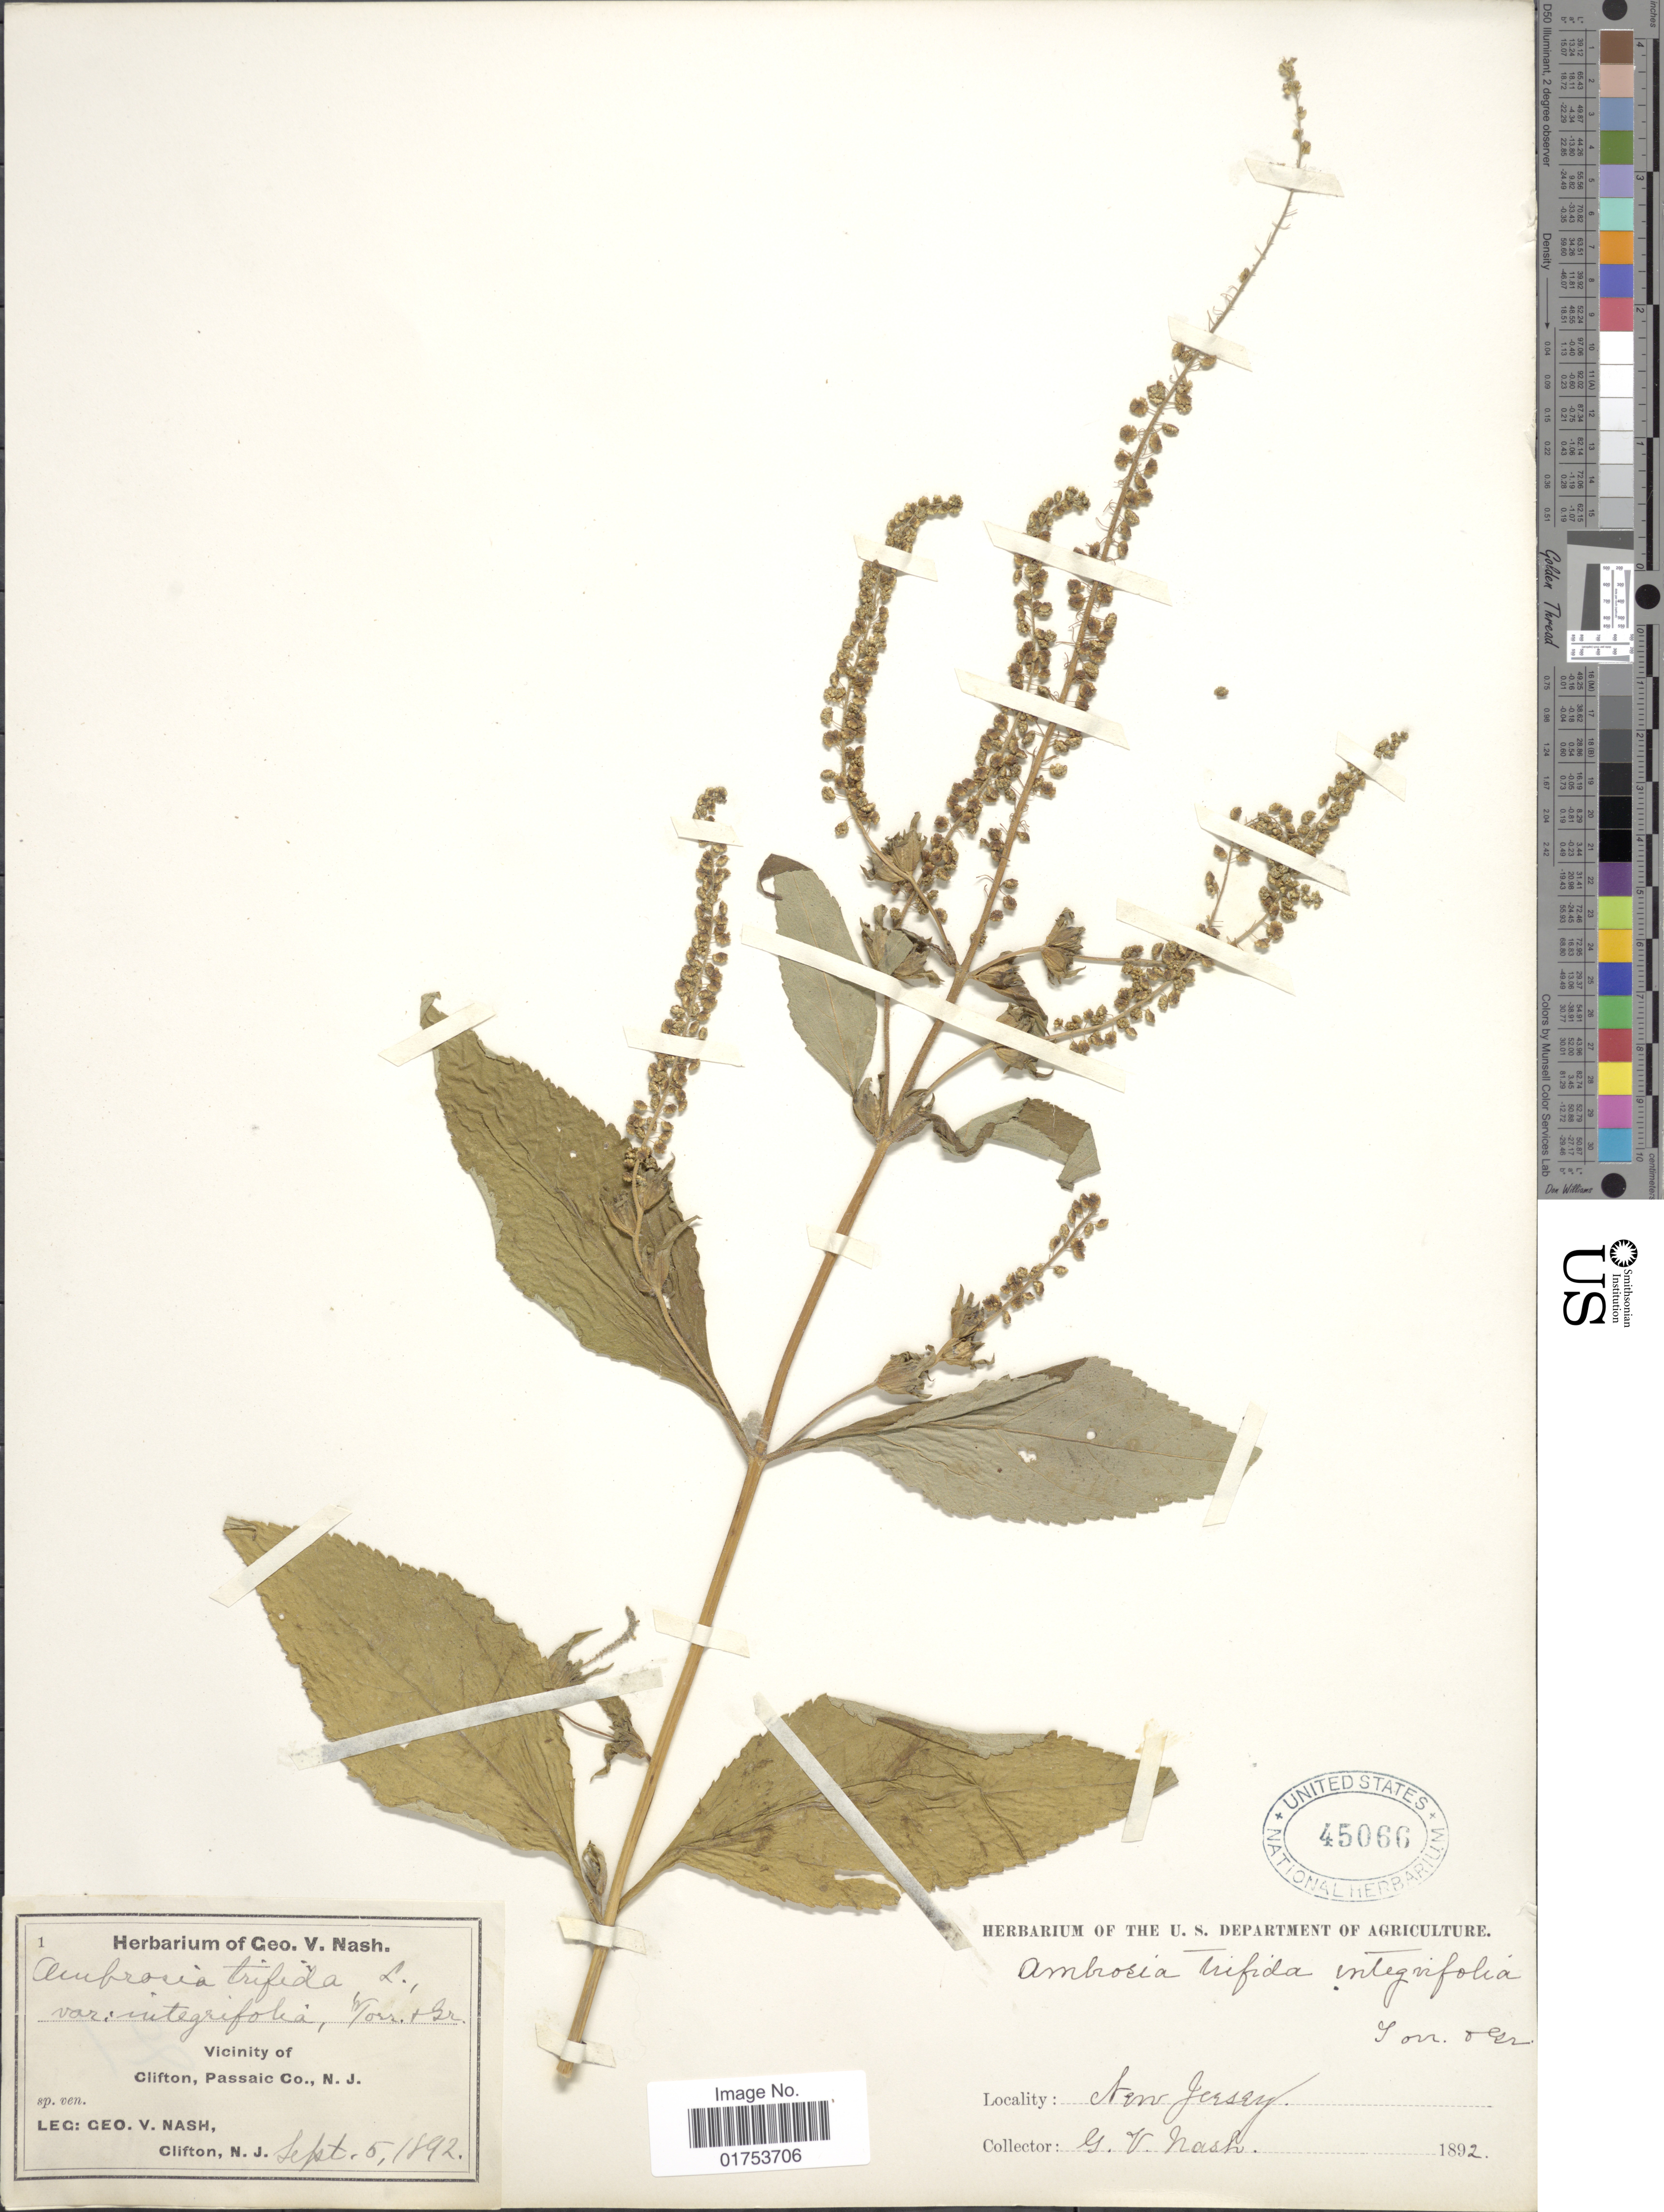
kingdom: Plantae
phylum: Tracheophyta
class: Magnoliopsida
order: Asterales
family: Asteraceae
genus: Ambrosia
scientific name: Ambrosia trifida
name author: L.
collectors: G. V. Nash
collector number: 1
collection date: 1892-09-05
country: United States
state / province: New Jersey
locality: Vicinity of Clifton, Passaic Co., N.J.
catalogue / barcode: US 45066